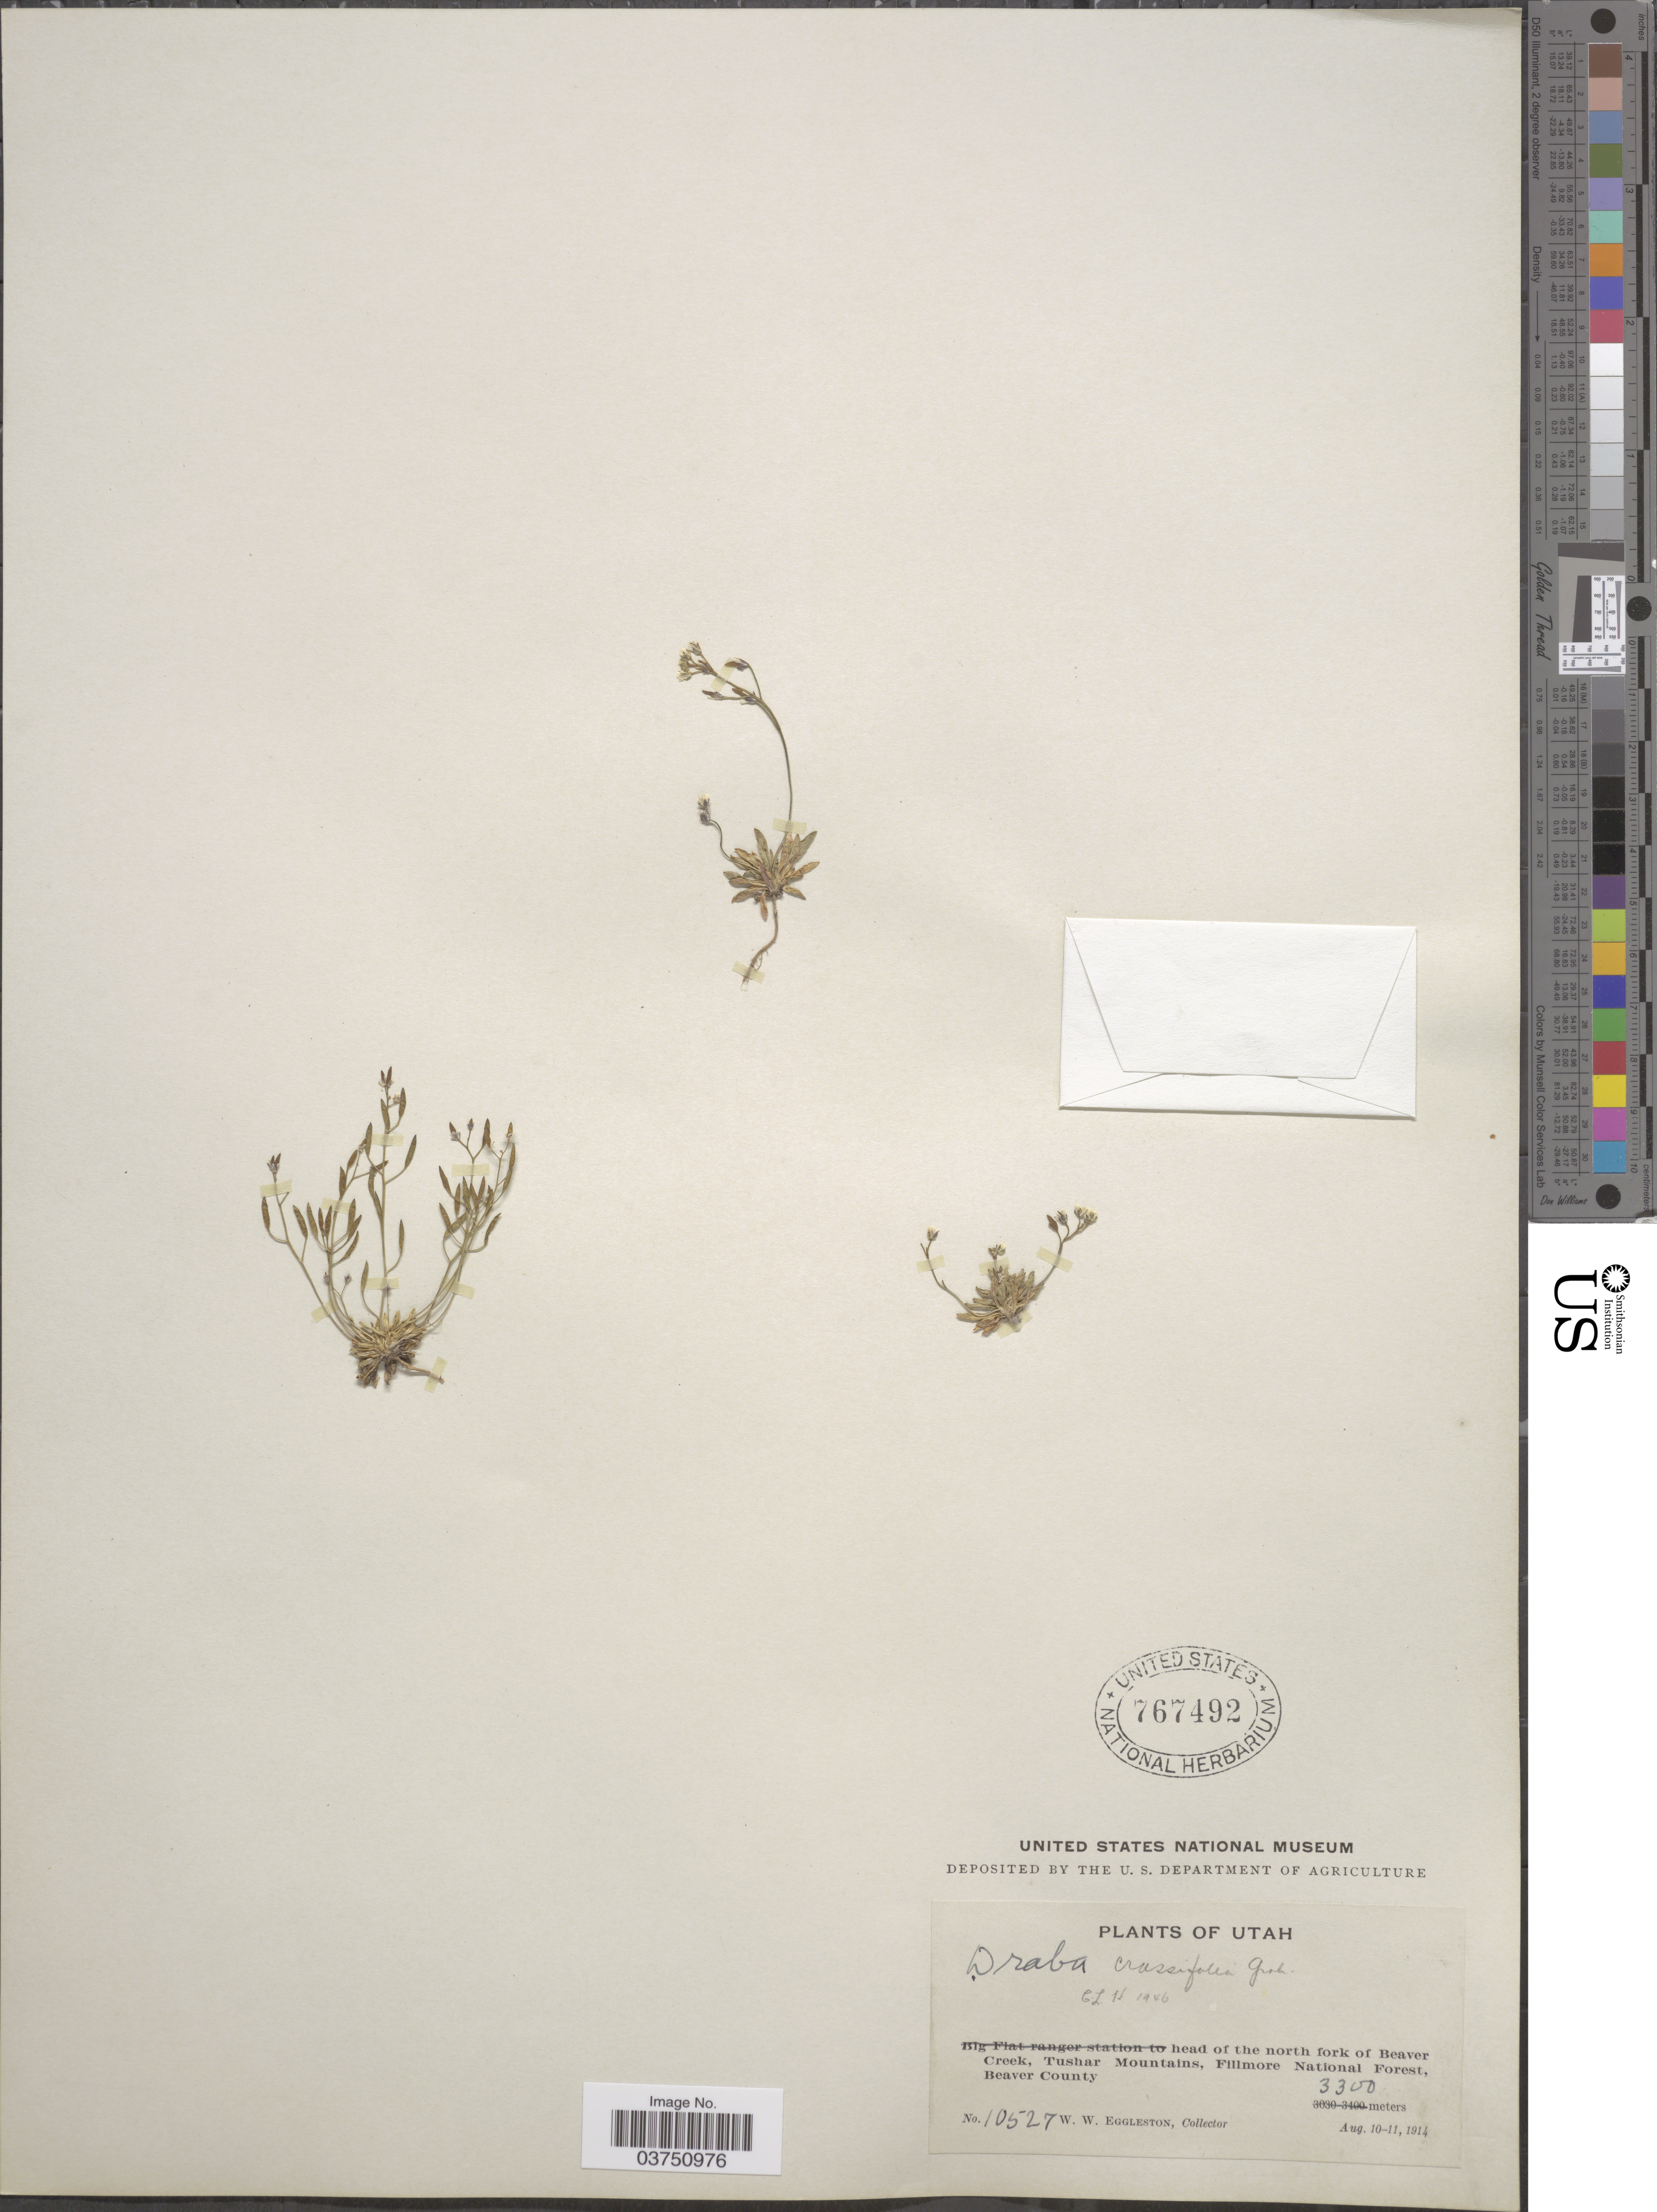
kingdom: Plantae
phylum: Tracheophyta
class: Magnoliopsida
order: Brassicales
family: Brassicaceae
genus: Draba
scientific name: Draba crassifolia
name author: Graham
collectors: W. W. Eggleston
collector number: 10527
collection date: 1914-08-10/1914-08-11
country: United States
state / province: Utah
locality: Head of the north fork of Beaver Creek, Tushar Mountains, Fillmore National Forest, Beaver County.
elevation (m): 3300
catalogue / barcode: US 767492